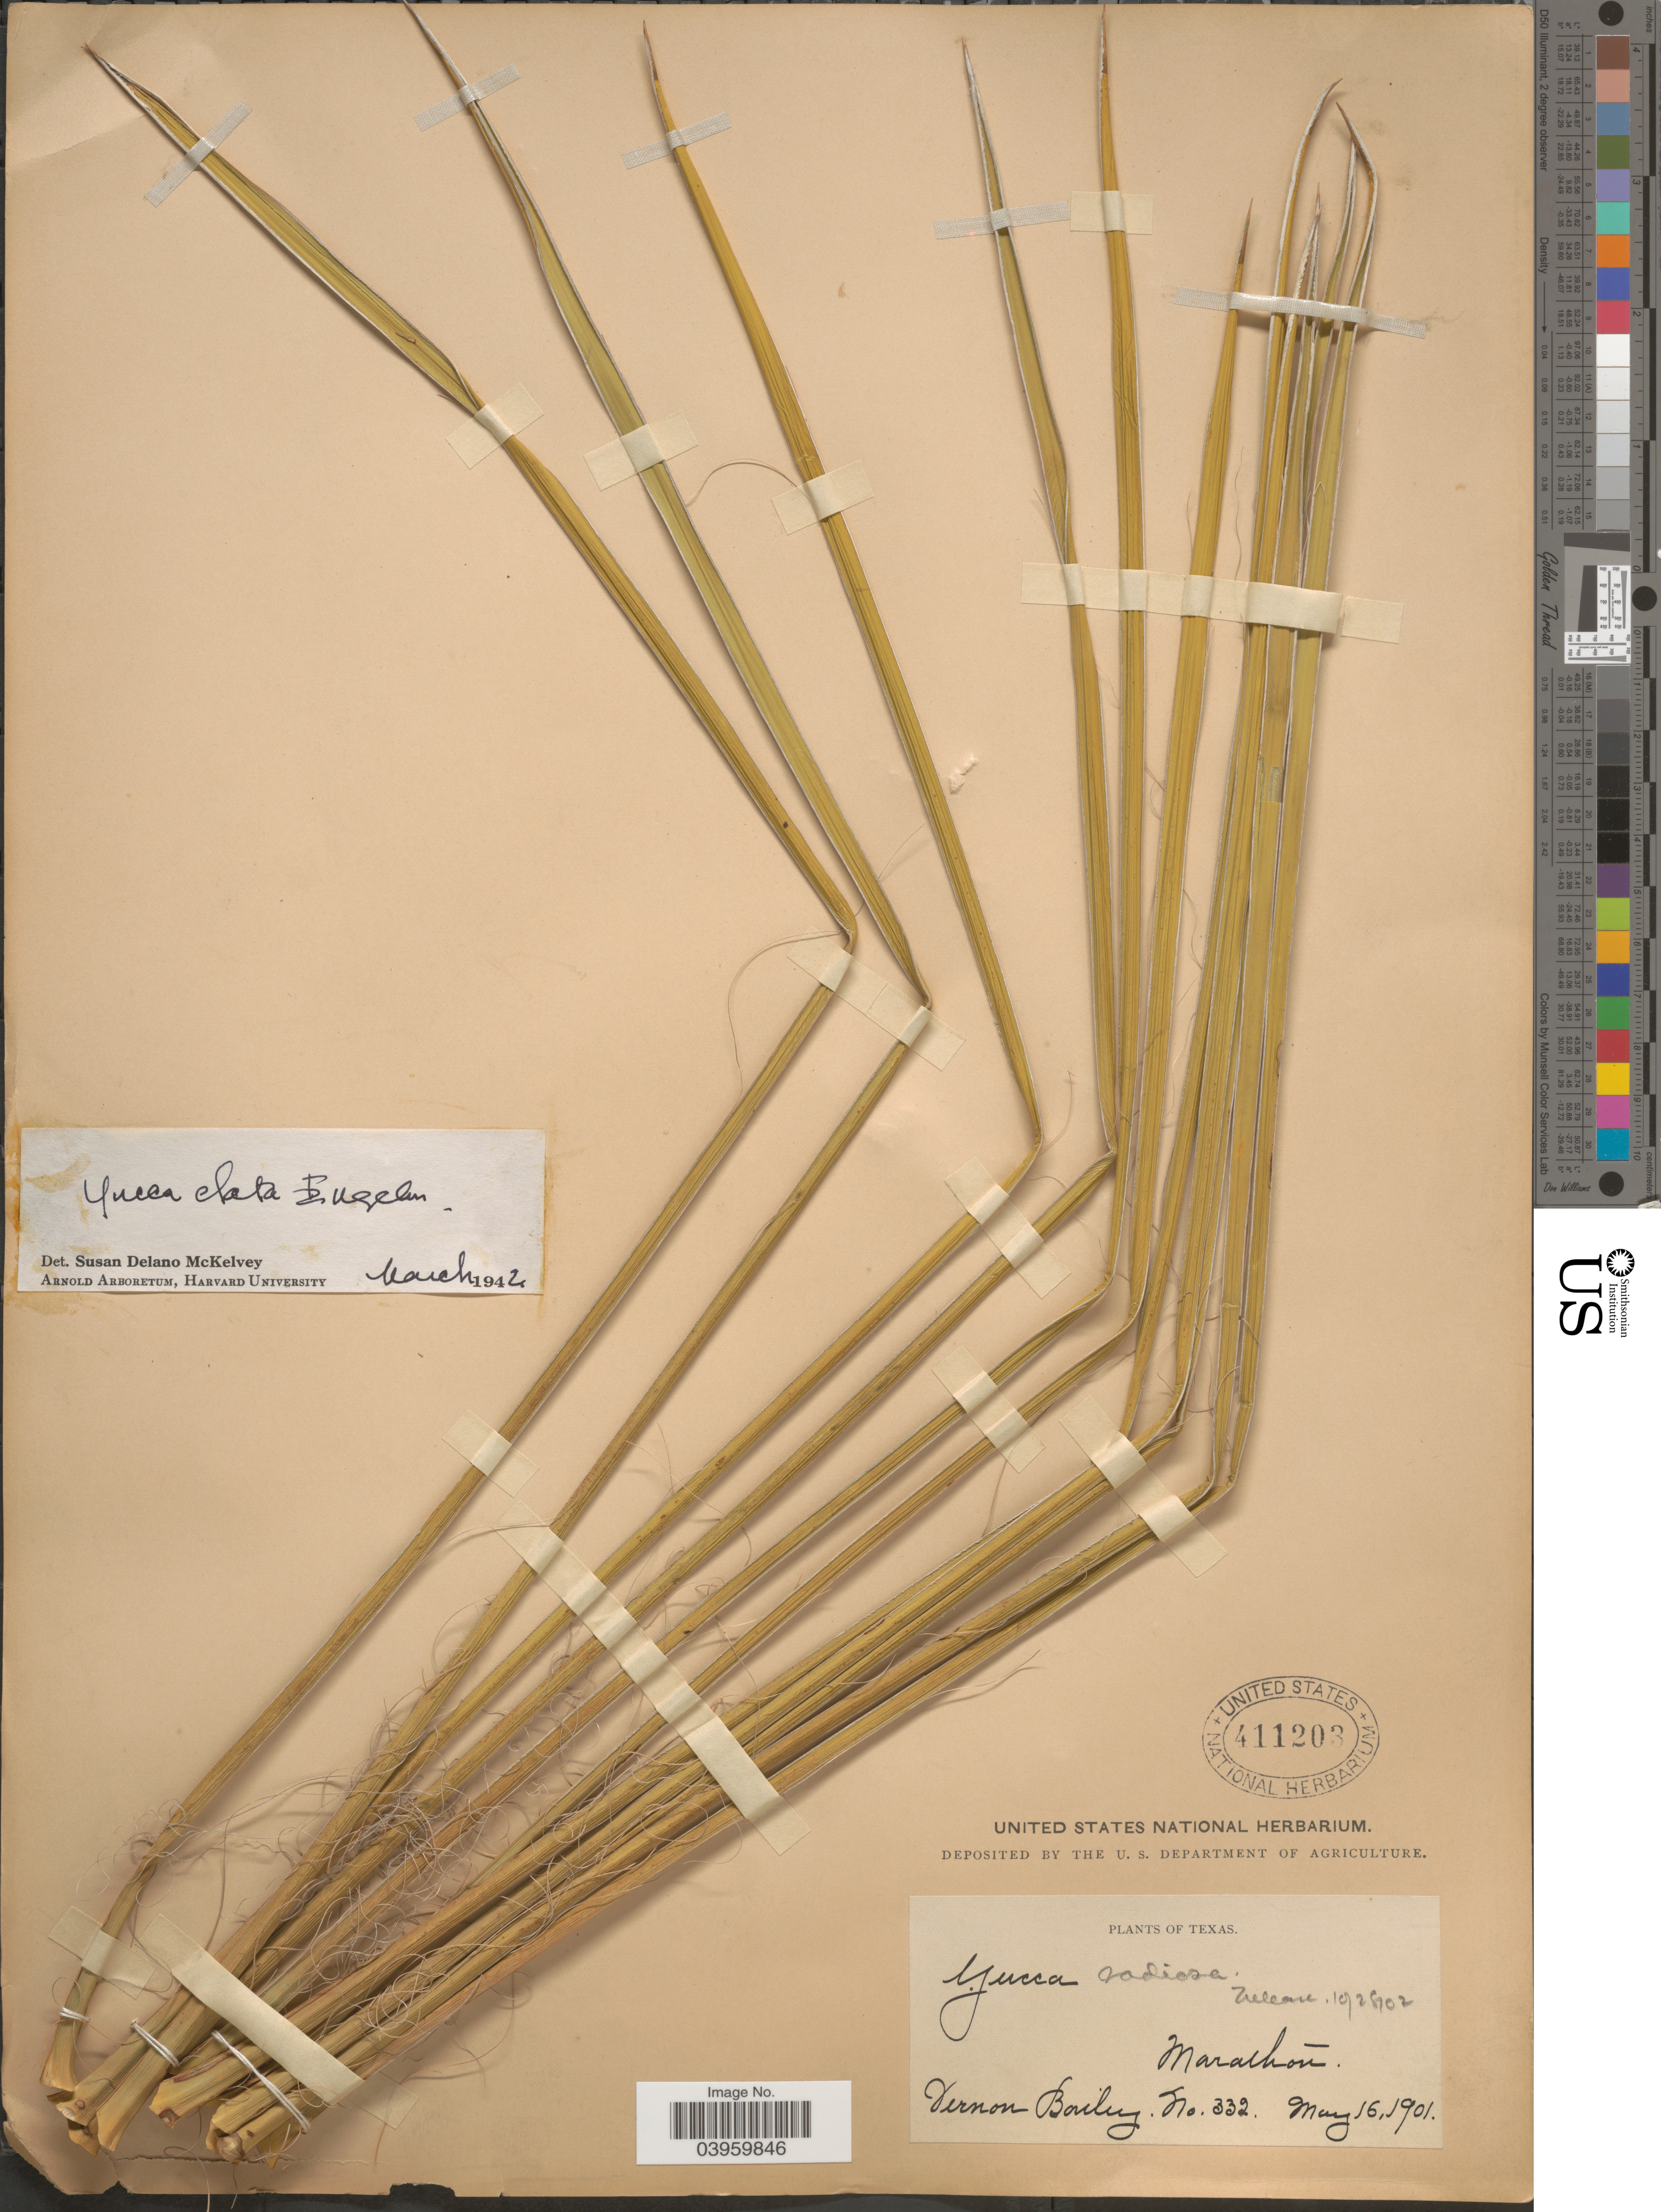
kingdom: Plantae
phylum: Tracheophyta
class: Liliopsida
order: Asparagales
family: Asparagaceae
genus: Yucca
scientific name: Yucca elata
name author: (Engelm.) Engelm.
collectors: V. O. Bailey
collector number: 332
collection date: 1901-05-16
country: United States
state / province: Texas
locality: Marathon.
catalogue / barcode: US 411203